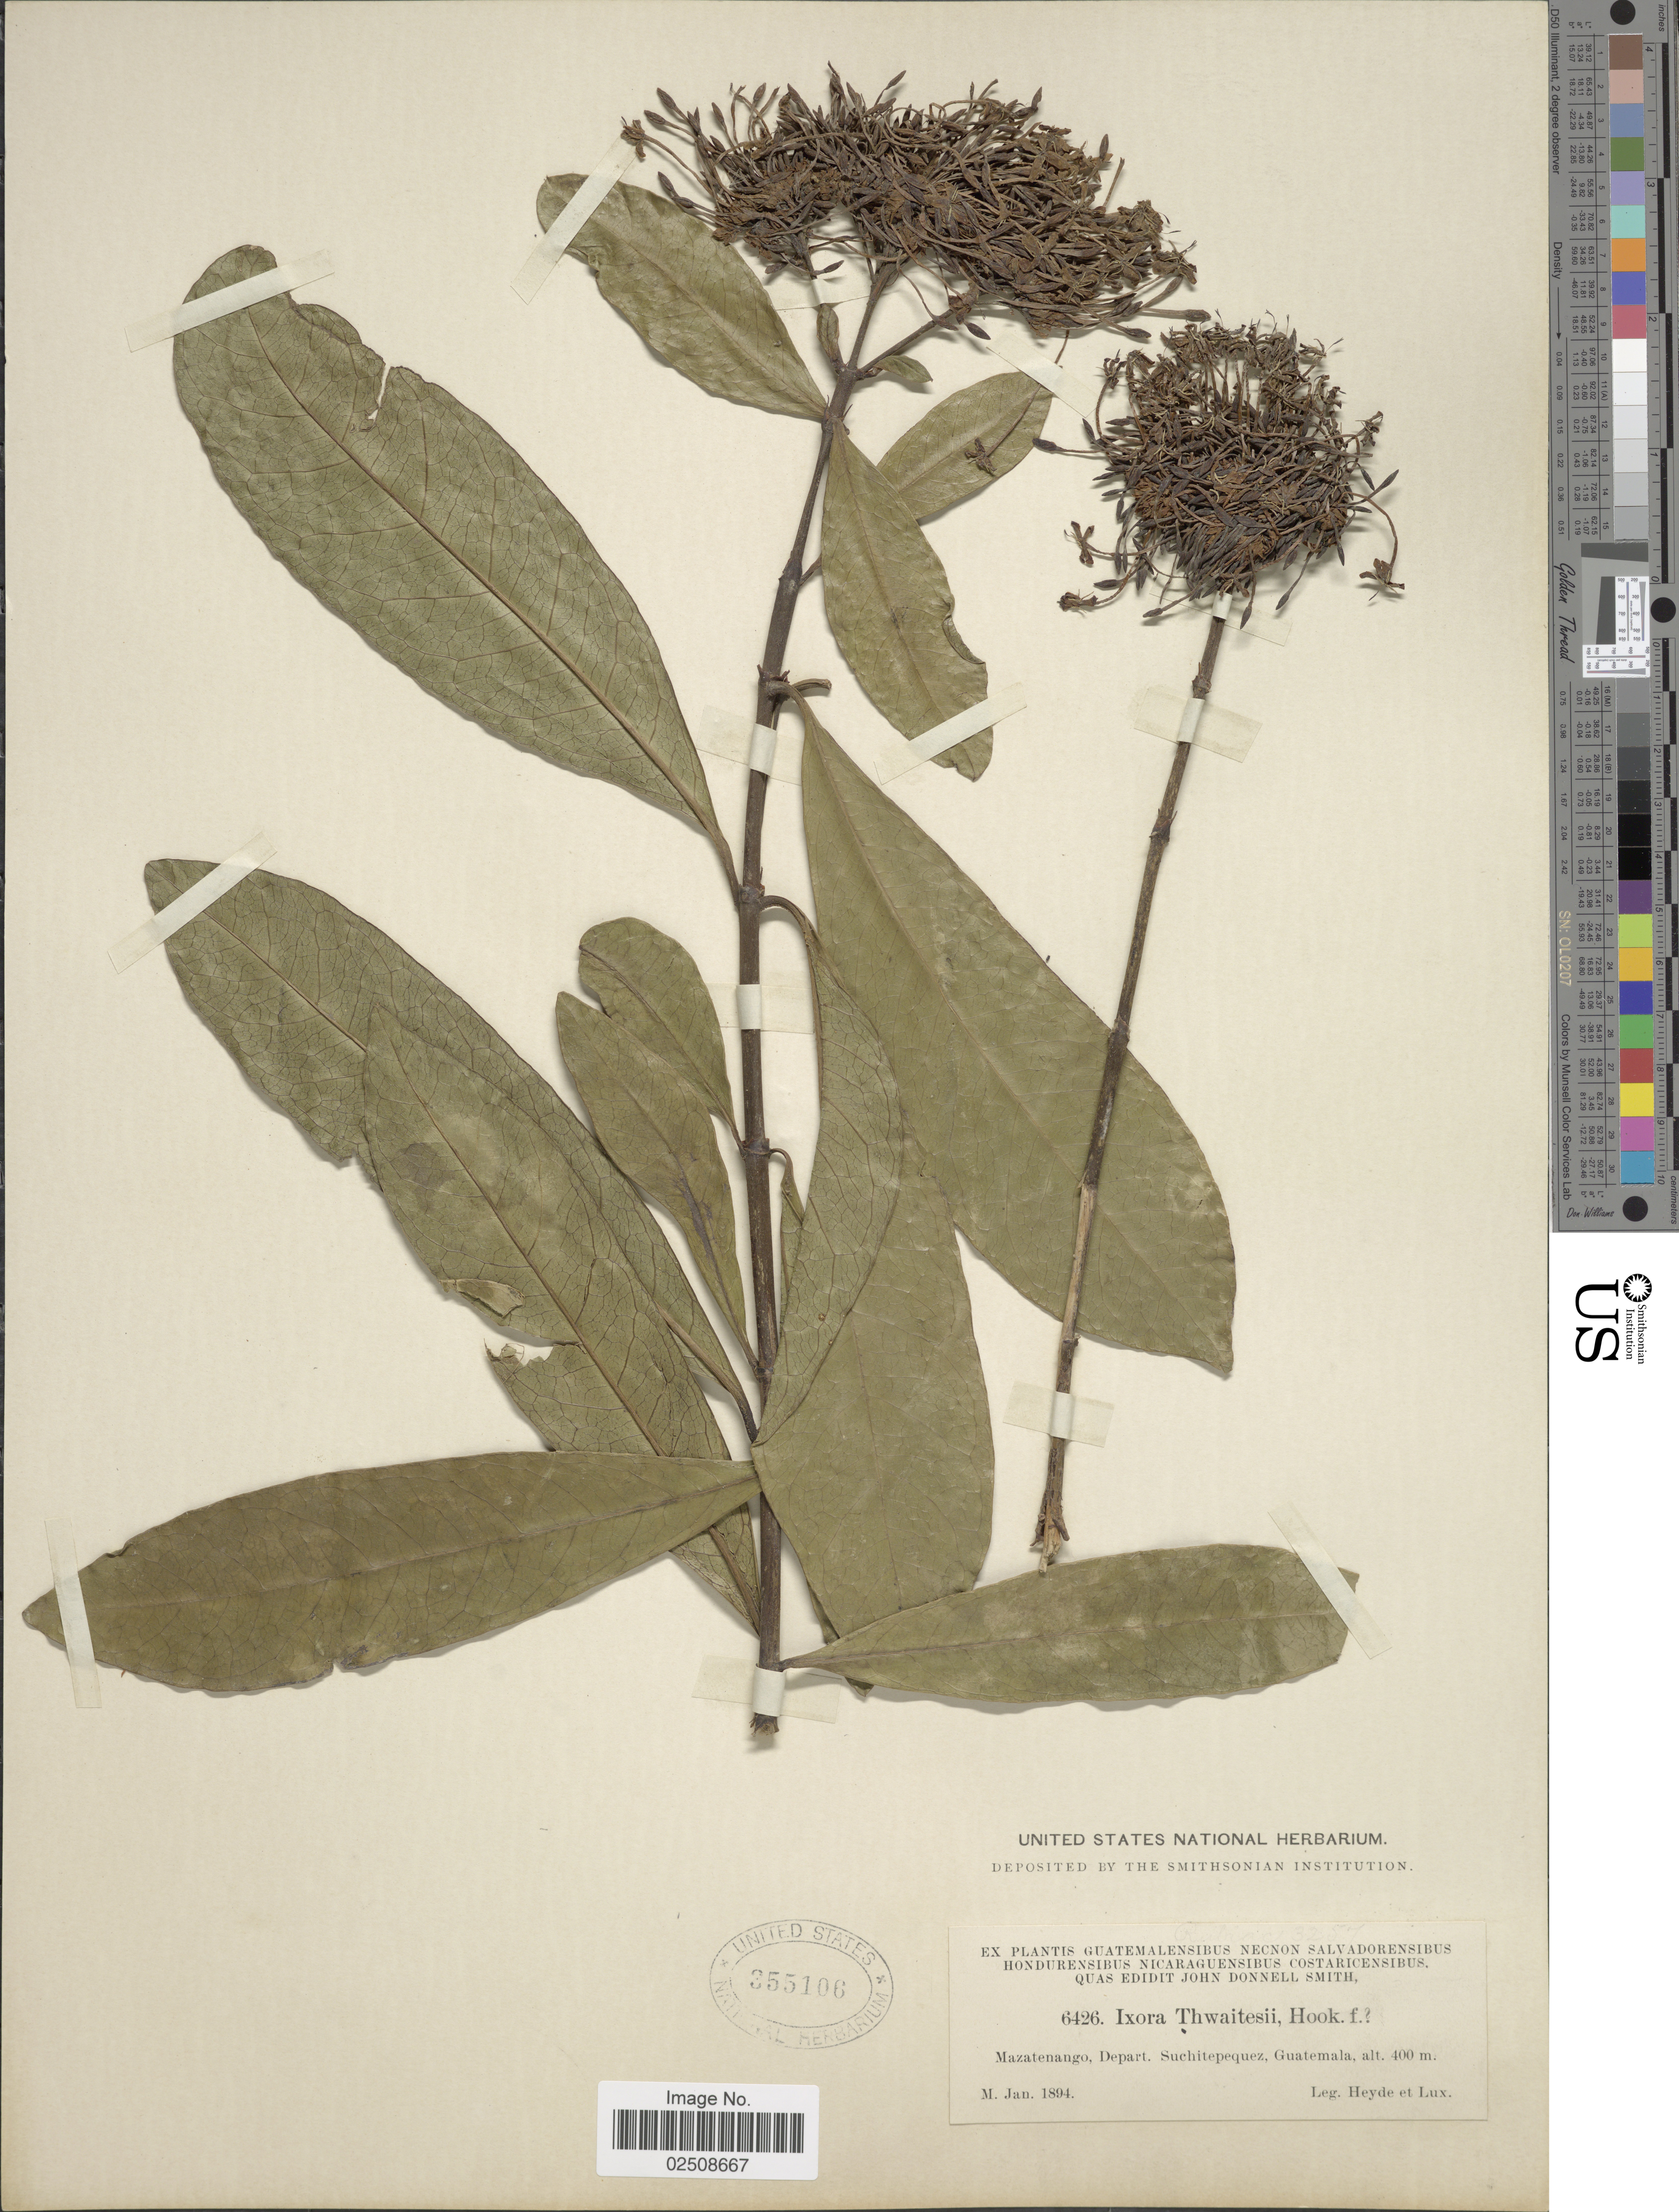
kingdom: Plantae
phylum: Tracheophyta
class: Magnoliopsida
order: Gentianales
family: Rubiaceae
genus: Ixora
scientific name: Ixora finlaysoniana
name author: Wall. ex G. Don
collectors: Heyde & Lux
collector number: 6426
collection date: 1894-01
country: Guatemala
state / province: Suchitepéquez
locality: Mazatenango, Depart. Suchitepequez, Guatemala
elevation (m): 400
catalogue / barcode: US 355106